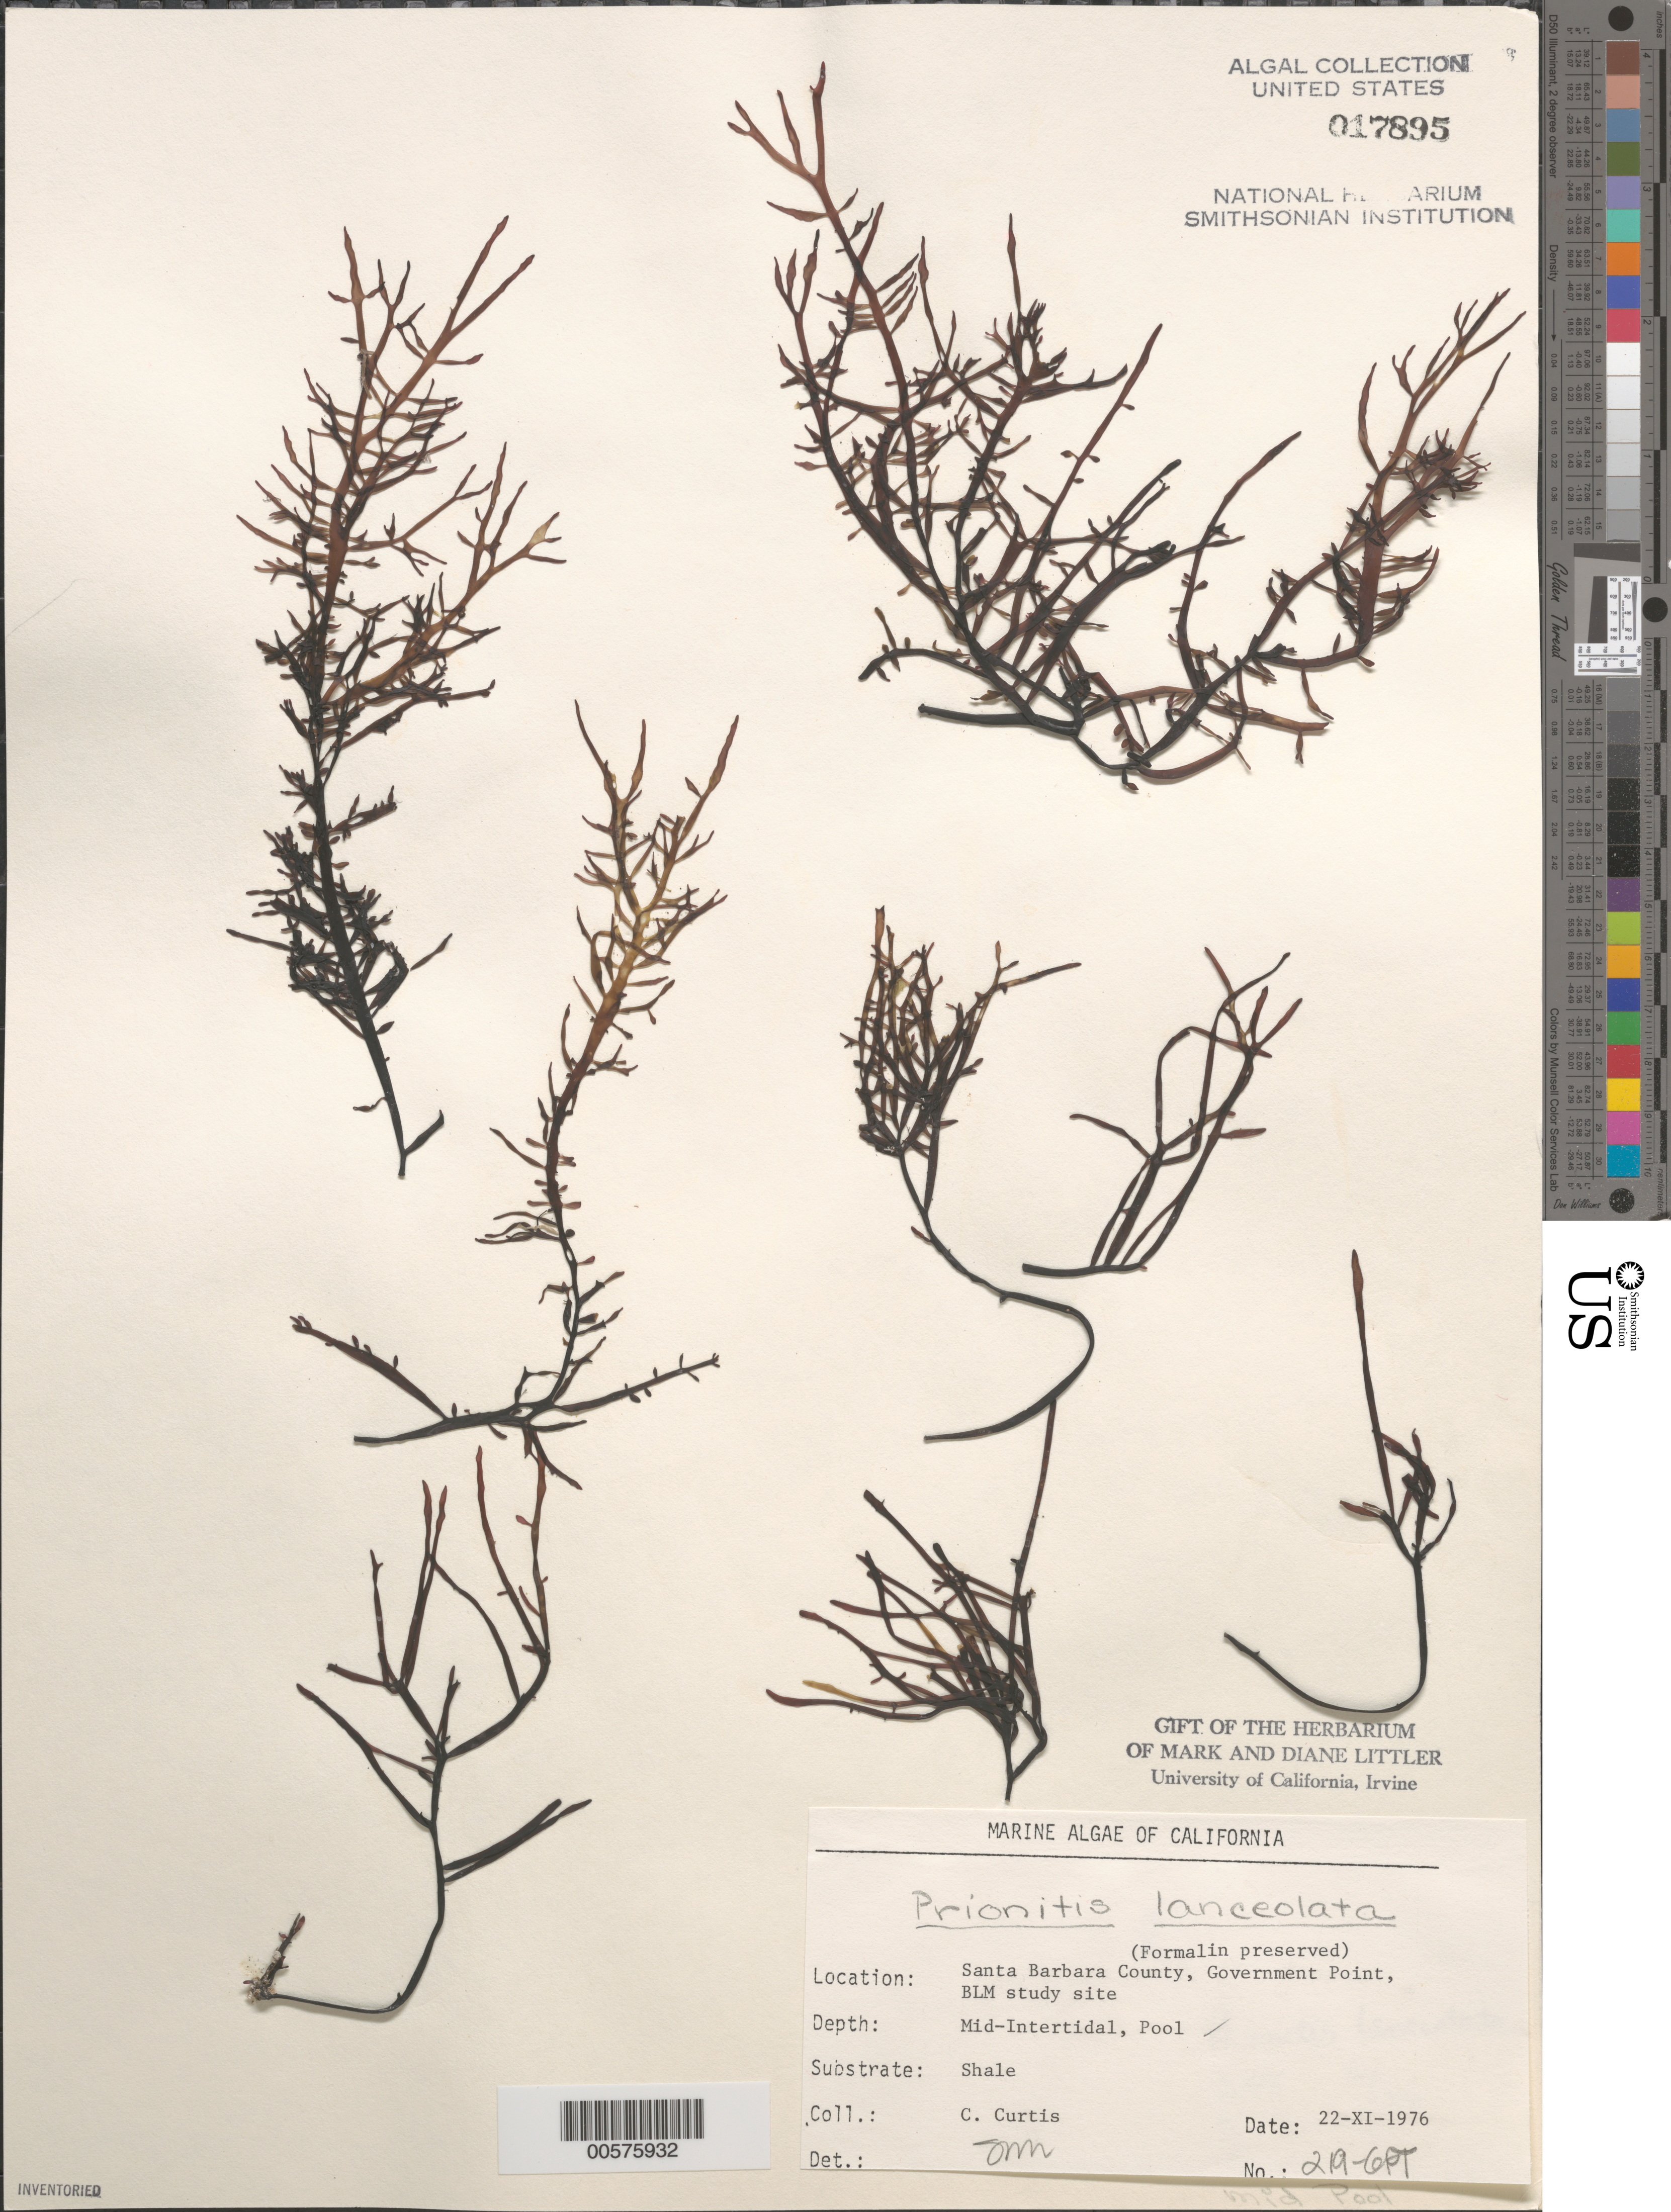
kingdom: Plantae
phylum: Rhodophyta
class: Florideophyceae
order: Cryptonemiales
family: Cryptonemiaceae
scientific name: Prionitis lanceolata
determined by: Murray, S. N.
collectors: C. Curtis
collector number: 219-gpt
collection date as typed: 22 Nov 1976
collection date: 1976-11-22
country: United States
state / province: California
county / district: Santa Barbara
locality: Government Point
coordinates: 34 26'31"N, 120 24'06"W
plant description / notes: BLM-SOCALBIGHT Rocky Intertidal Survey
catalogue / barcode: US 17895